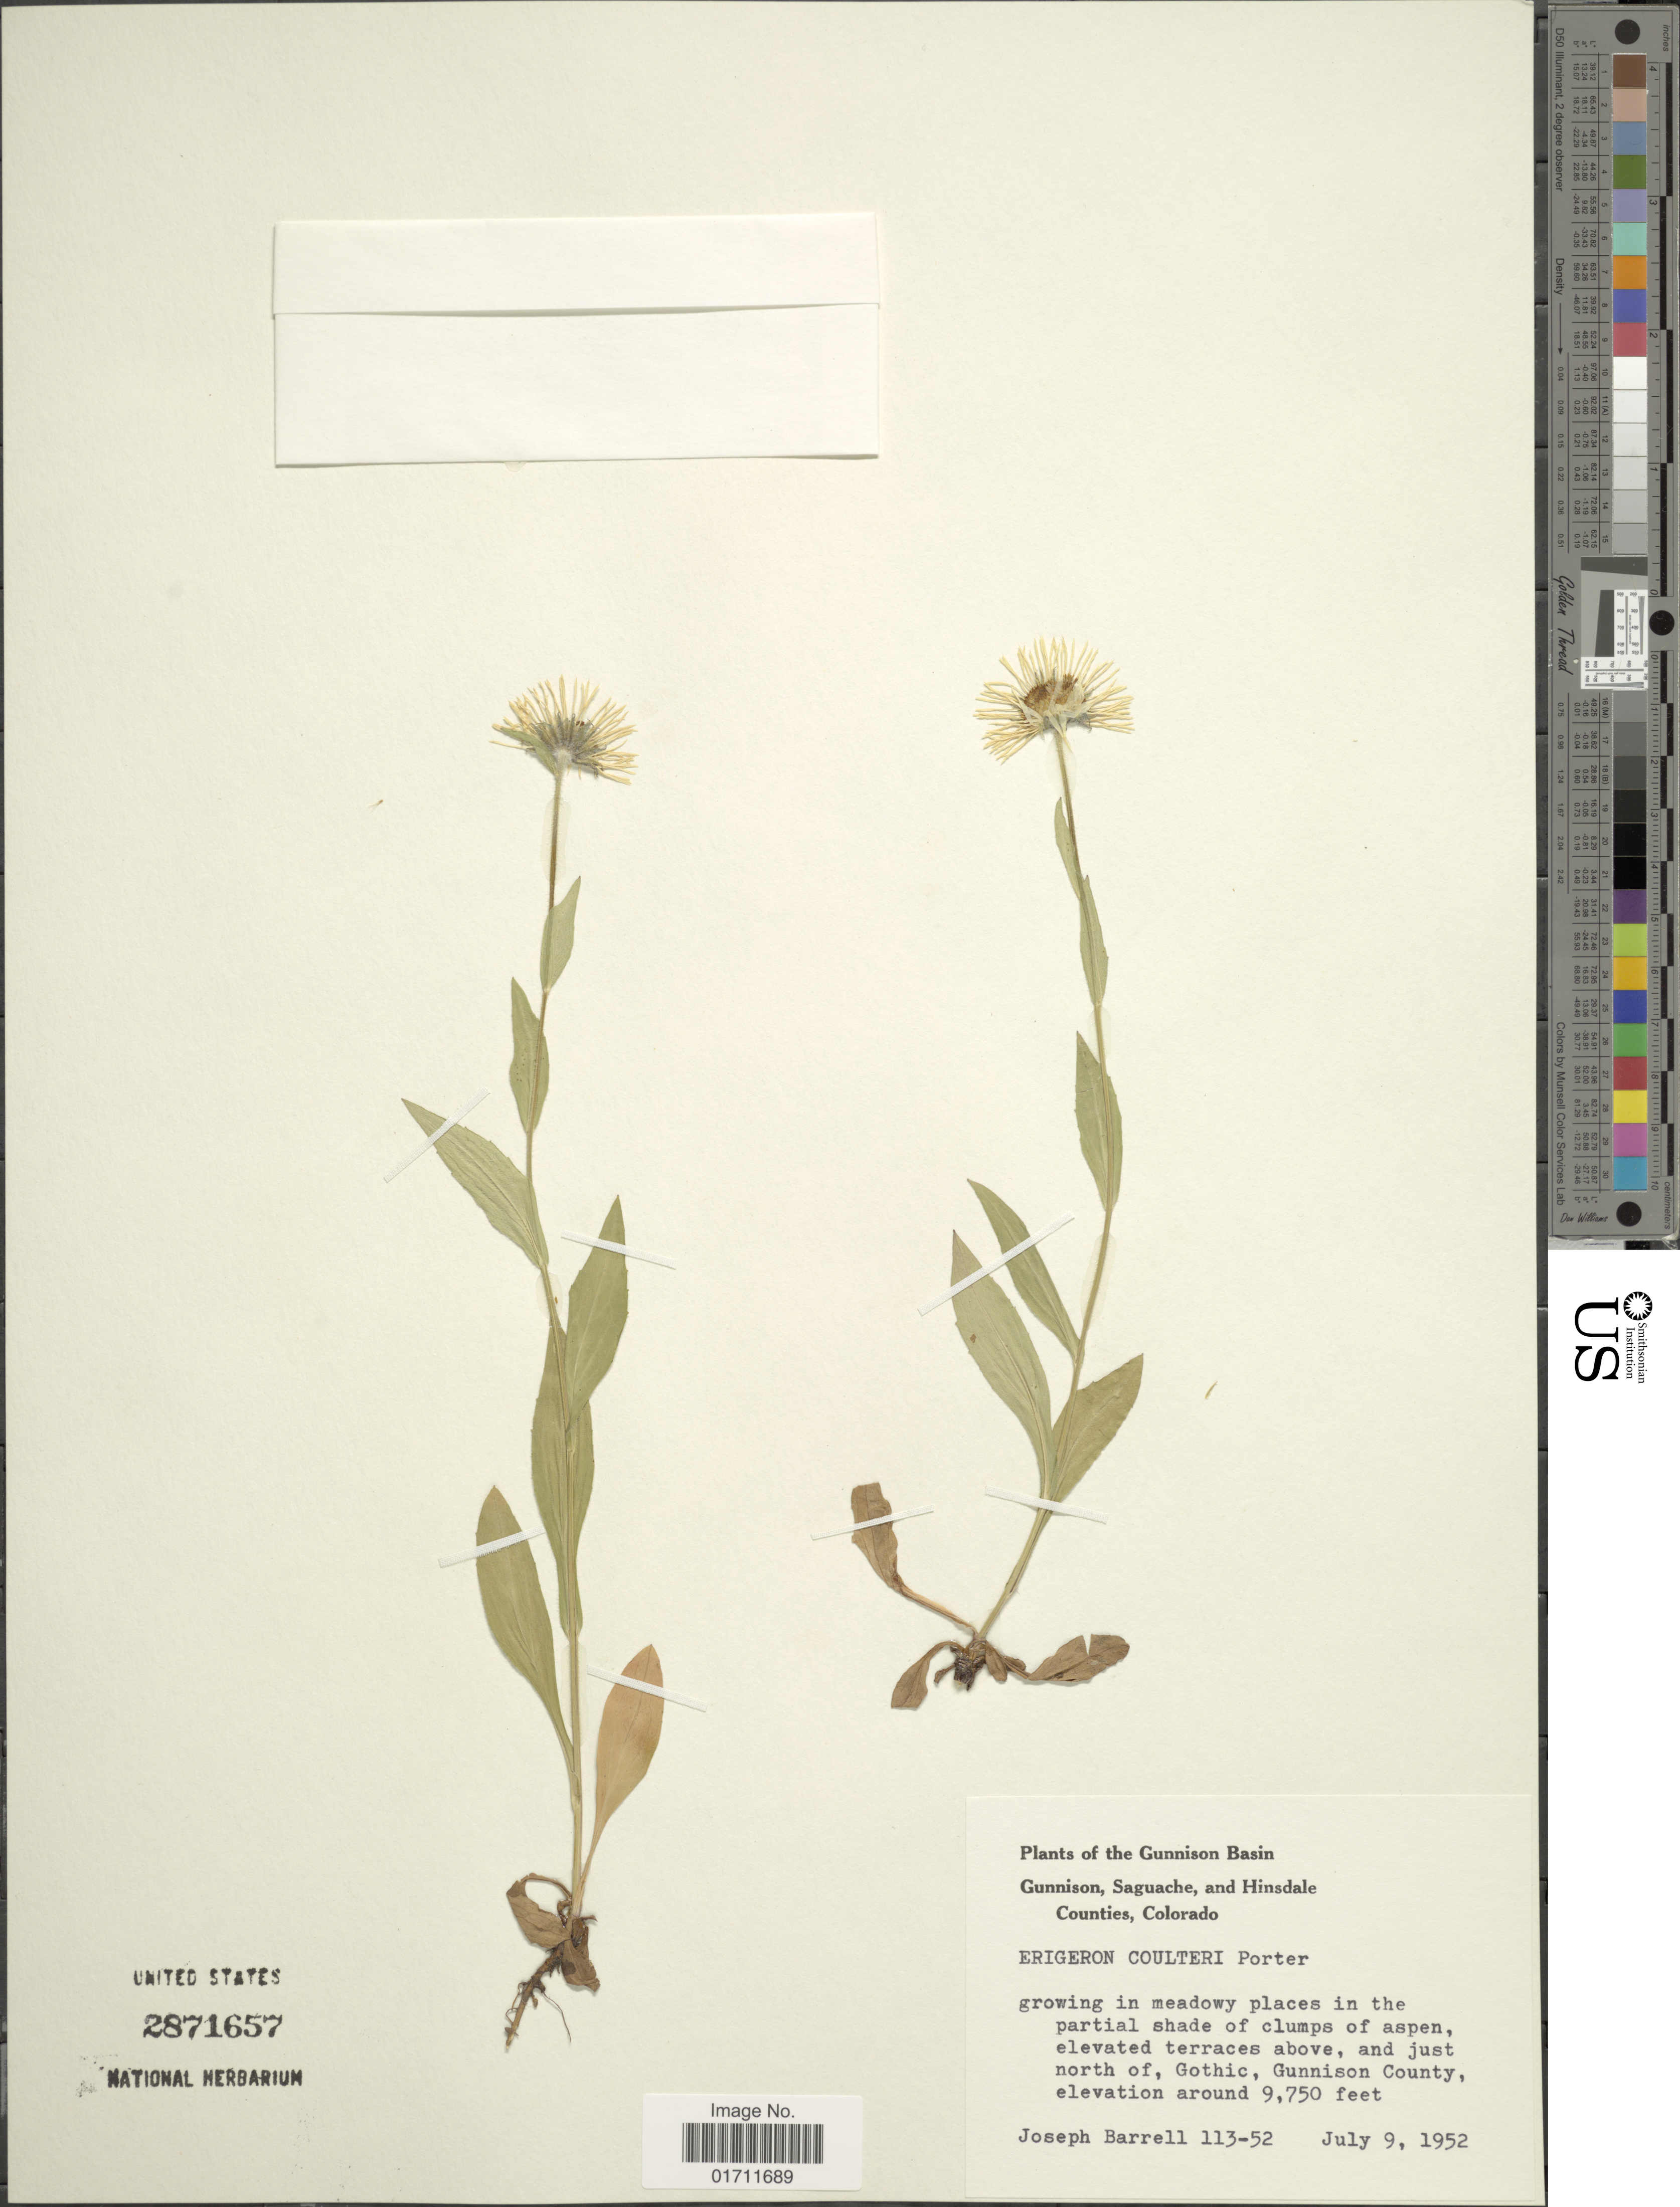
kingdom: Plantae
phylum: Tracheophyta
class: Magnoliopsida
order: Asterales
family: Asteraceae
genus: Erigeron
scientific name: Erigeron coulteri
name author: Porter in Porter & J.M. Coult.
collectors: J. Barrell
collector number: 113-52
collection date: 1952-07-09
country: United States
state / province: Colorado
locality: The Gunnison Basin Gunnison, Saguache, and Hinsdale Counties, growing in meadow places in the partial shade of clumps of aspen, elevated terraces above, and just north of, Gothic, Gunnison County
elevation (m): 2972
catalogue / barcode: US 2871657